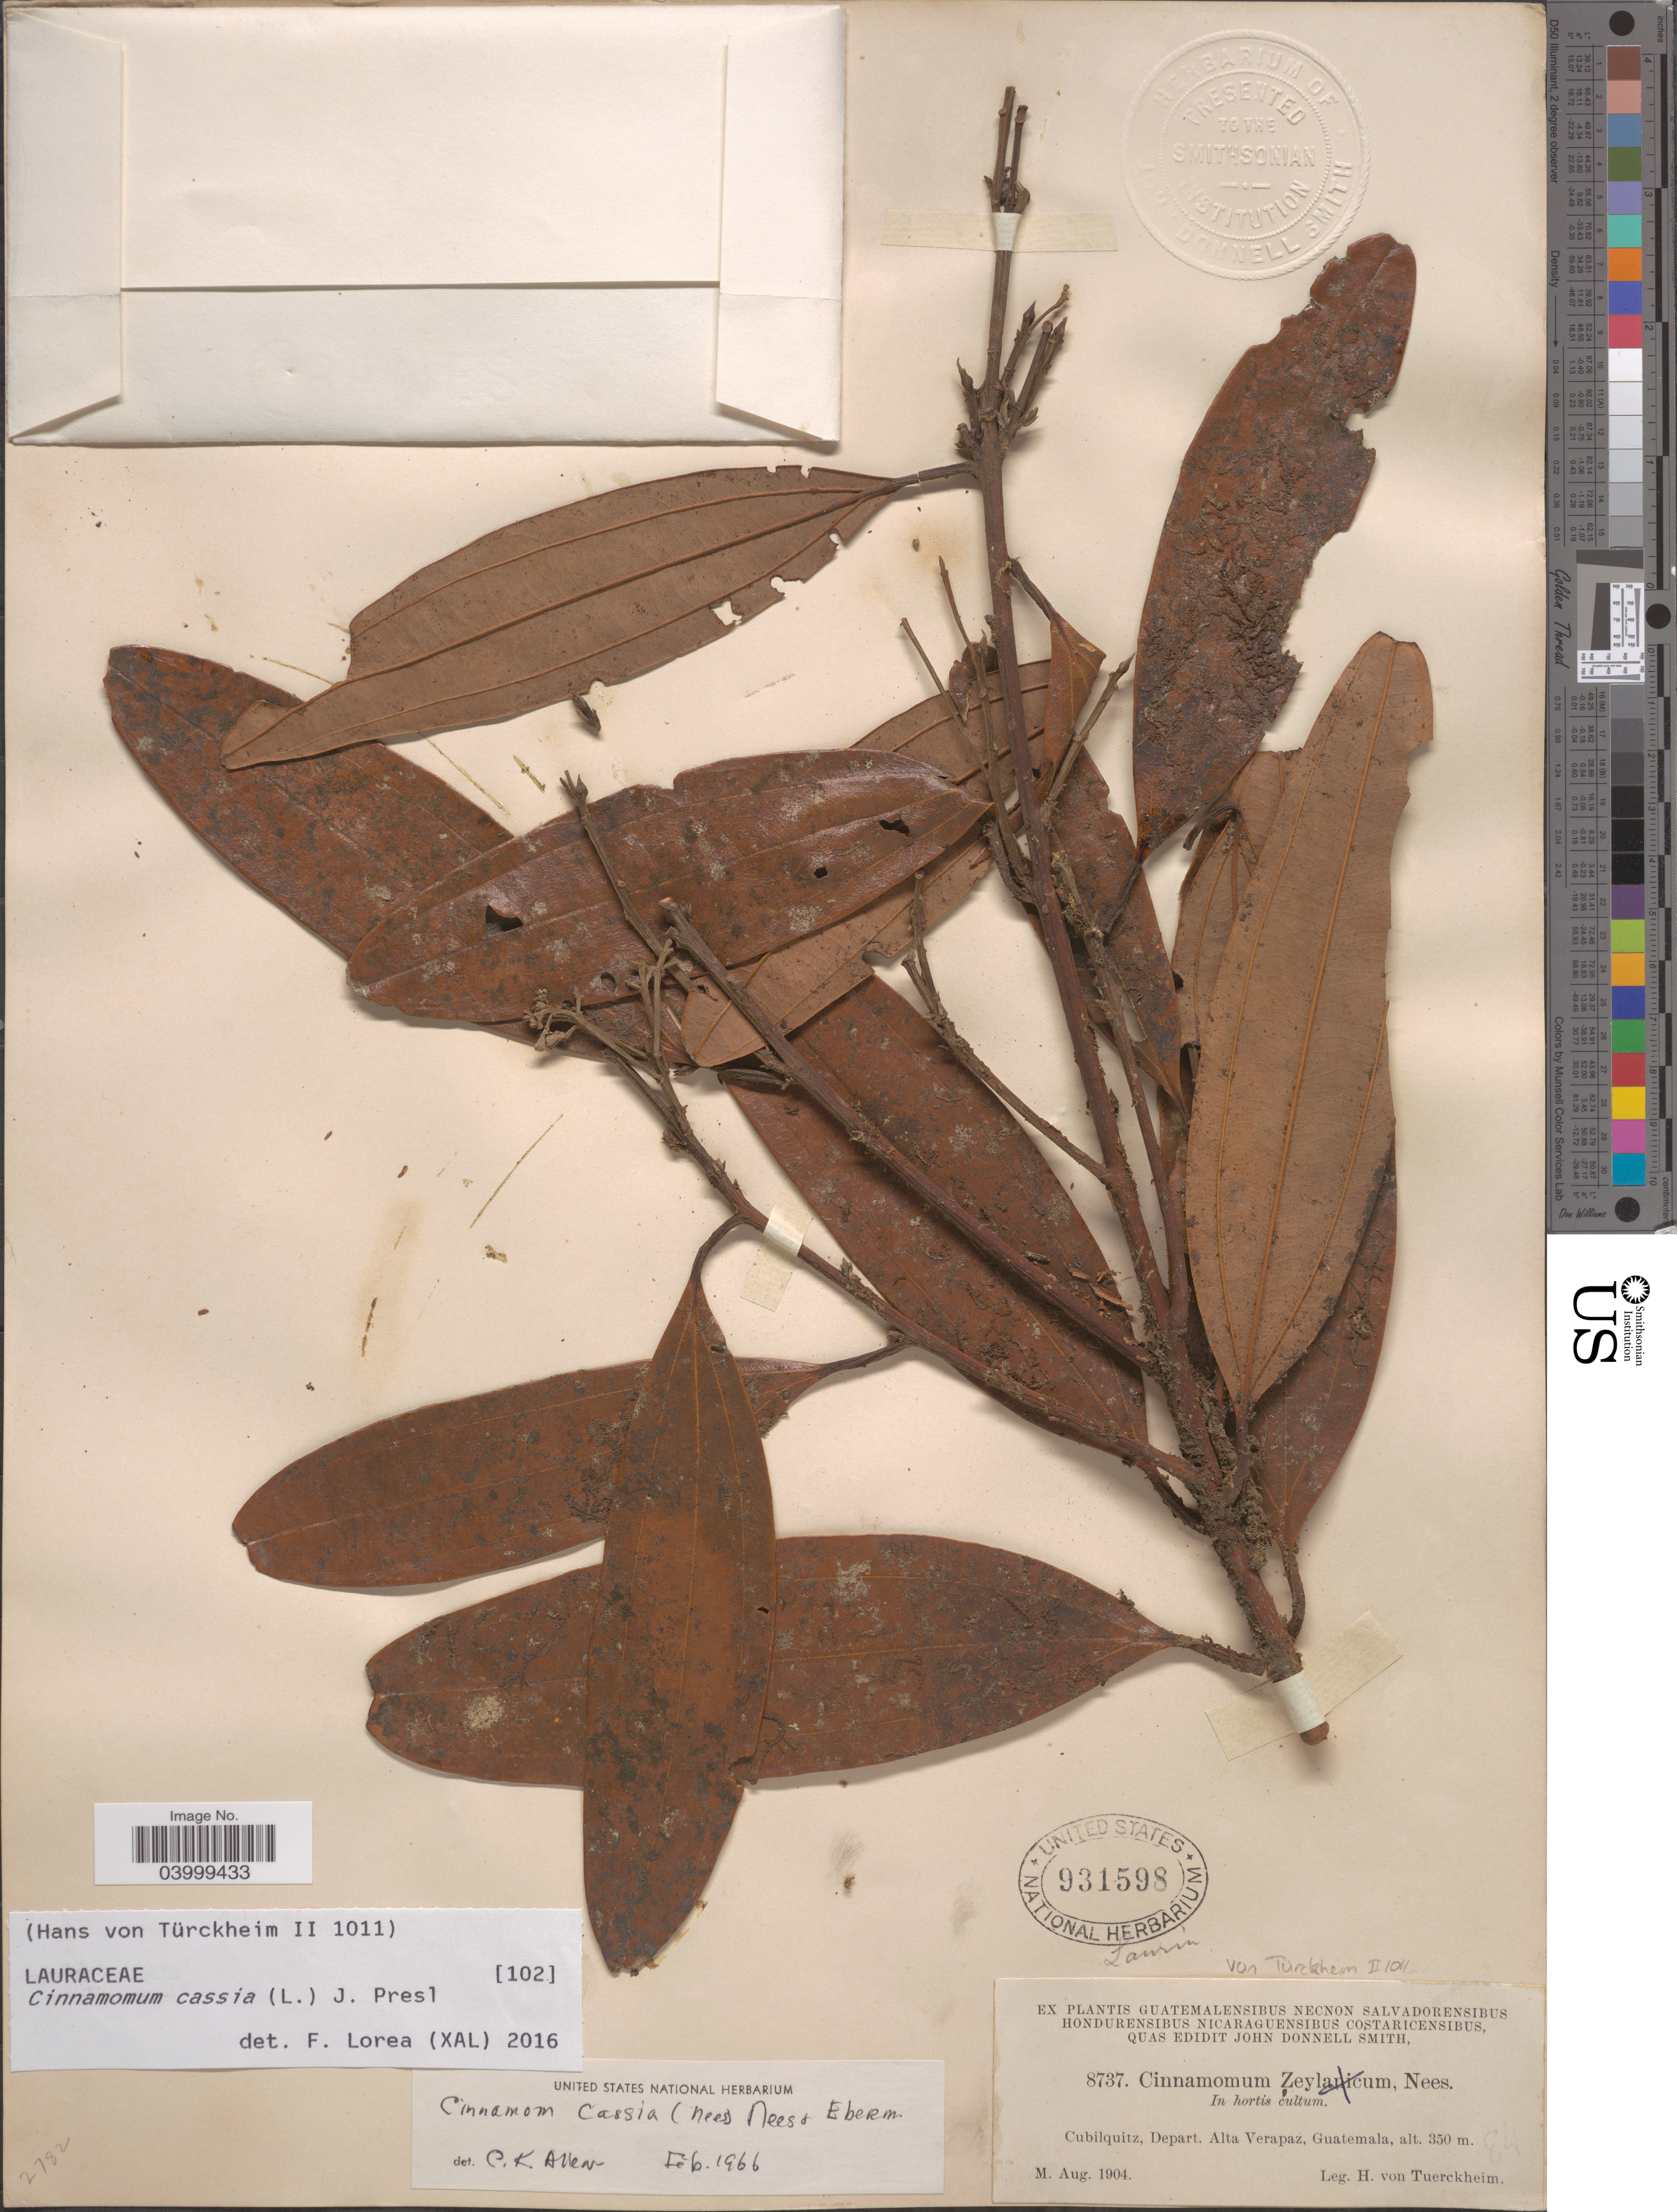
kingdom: Plantae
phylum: Tracheophyta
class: Magnoliopsida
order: Laurales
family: Lauraceae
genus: Cinnamomum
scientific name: Cinnamomum cassia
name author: (L.) D. Don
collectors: H. von Türckheim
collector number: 8737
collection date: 1904-08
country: Guatemala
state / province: Alta Verapaz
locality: Cubilquitz, Depart. Alta Verapaz.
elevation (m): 350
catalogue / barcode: US 931598